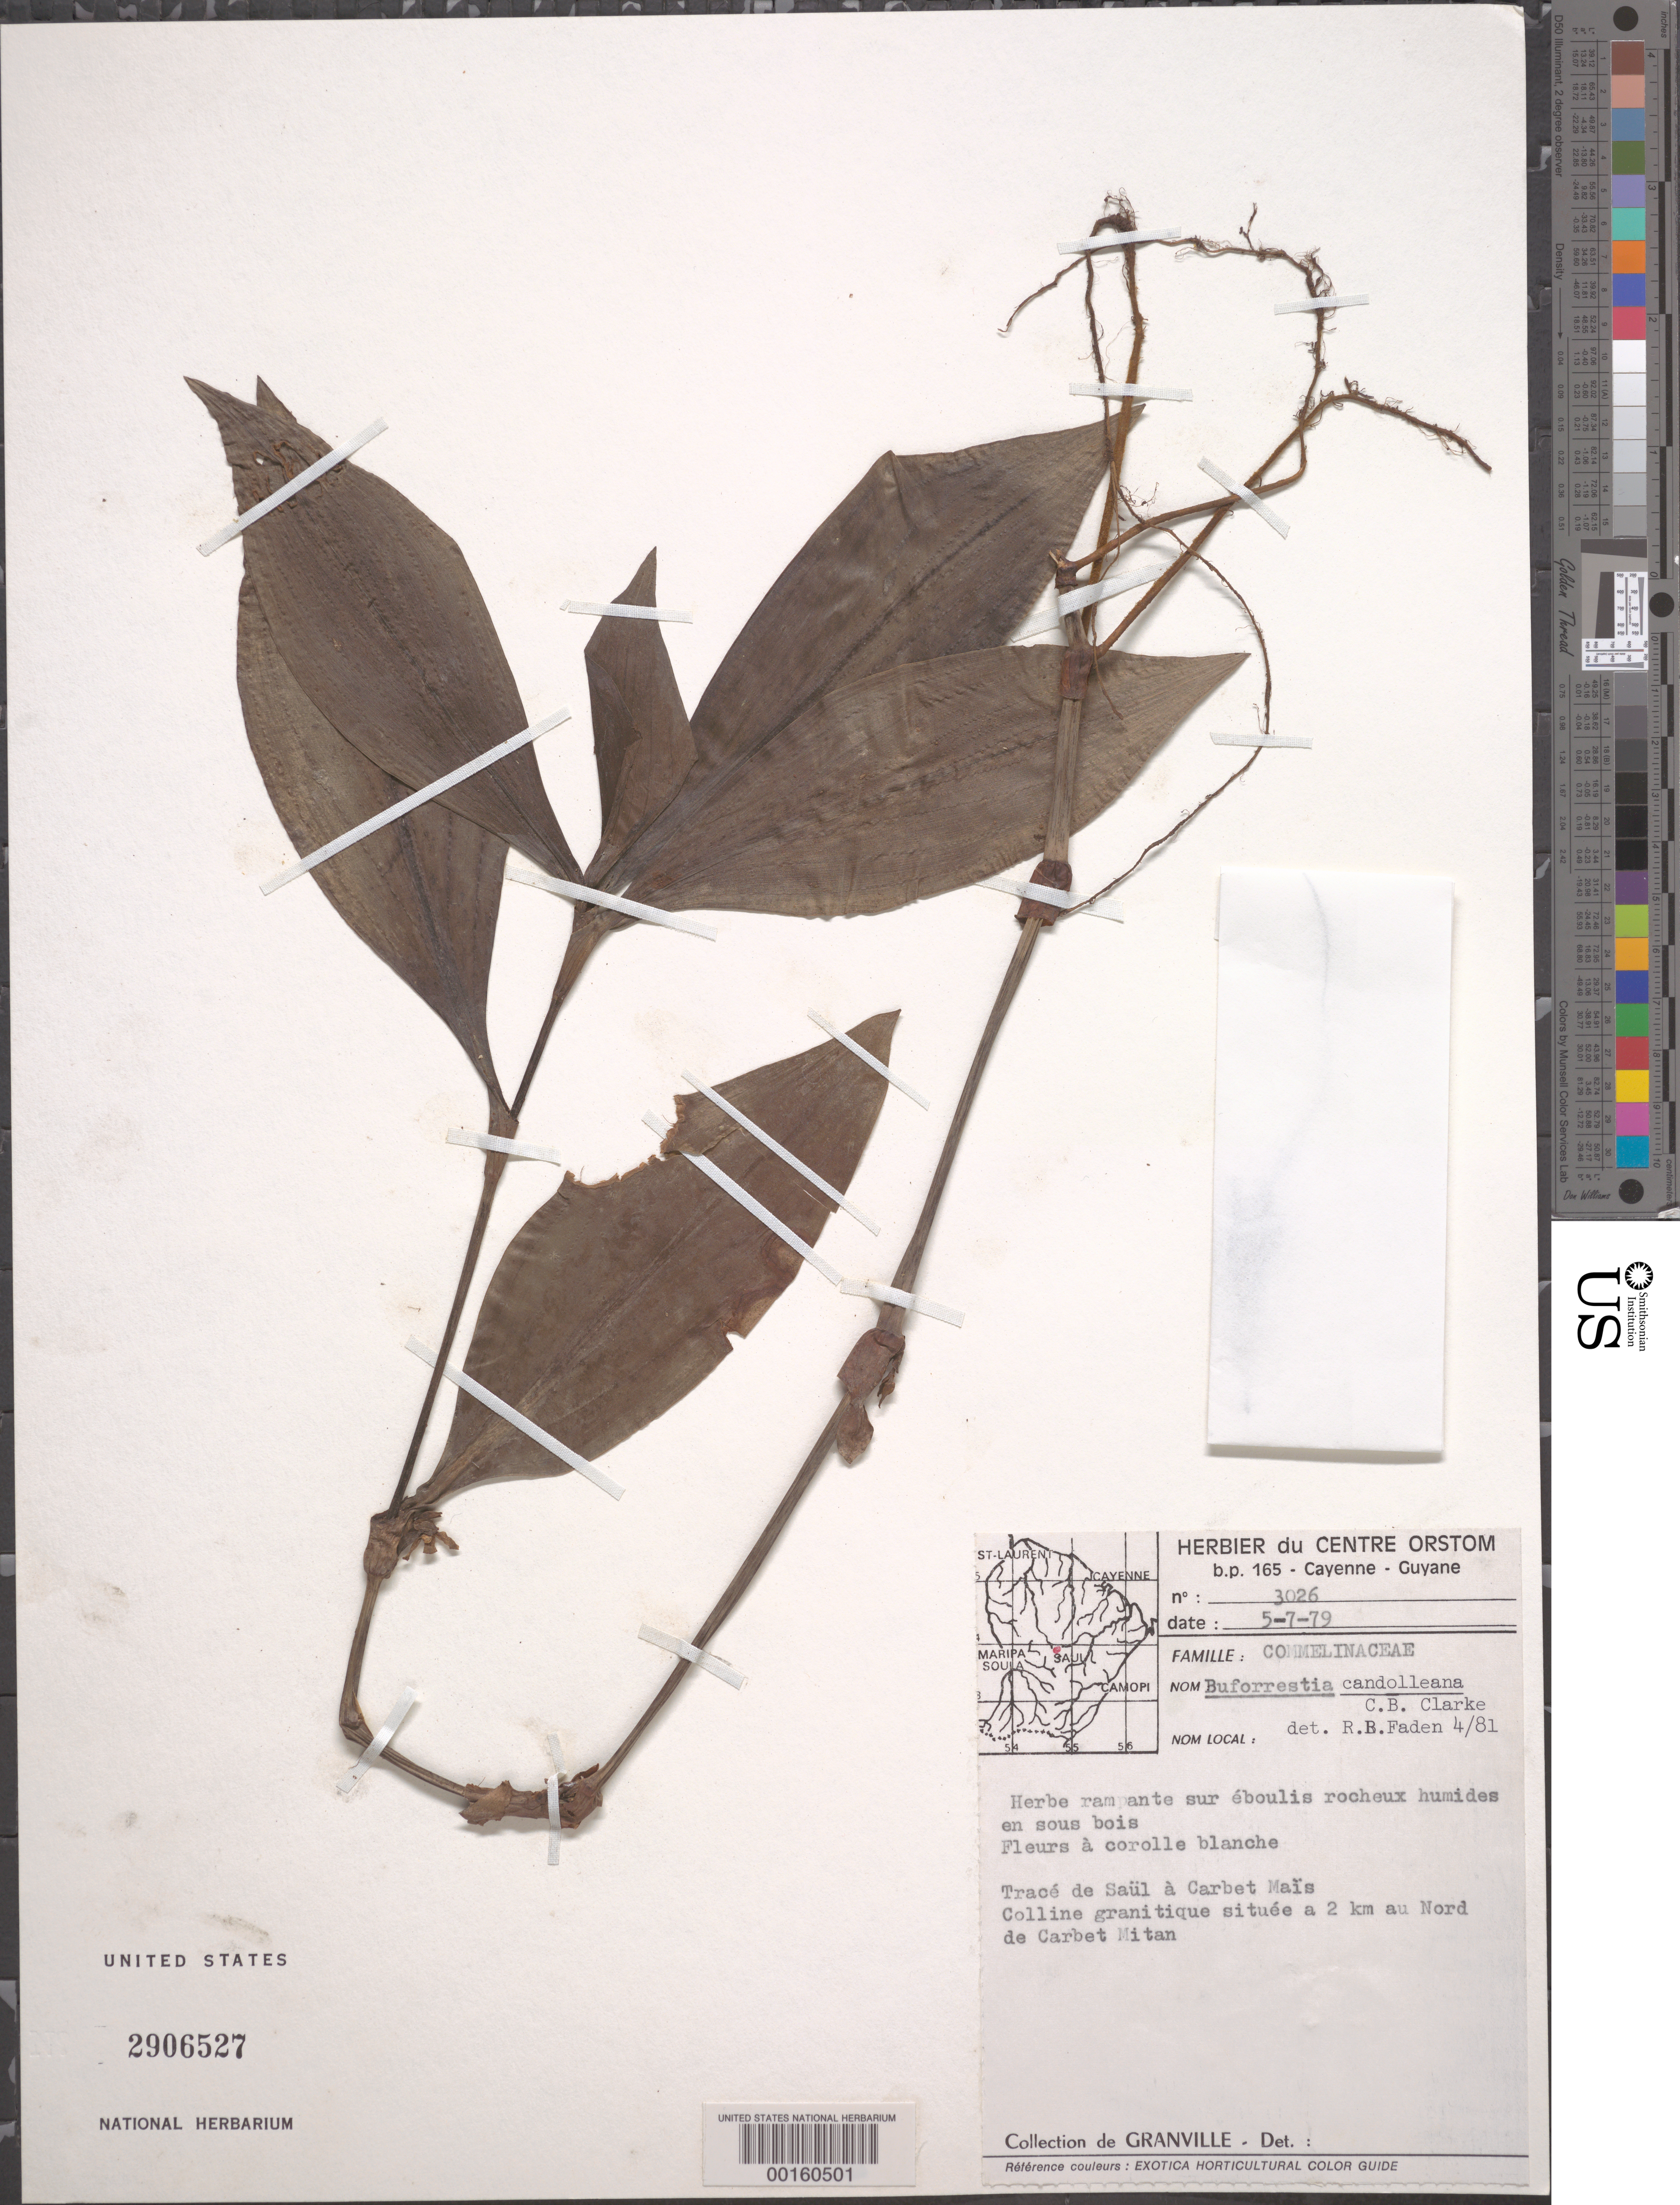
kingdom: Plantae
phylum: Tracheophyta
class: Liliopsida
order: Commelinales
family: Commelinaceae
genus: Buforrestia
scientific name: Buforrestia candolleana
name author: C.B. Clarke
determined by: Faden, Robert B., (US), Smithsonian Institution - National Museum of Natural History (UNITED STATES)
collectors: J.-J. de Granville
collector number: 3026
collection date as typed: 05 Jul 1979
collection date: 1979-07-05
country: French Guiana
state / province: Saint-Laurent-du-Maroni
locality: Saul; carbet mitan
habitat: Forest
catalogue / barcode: US 2906527